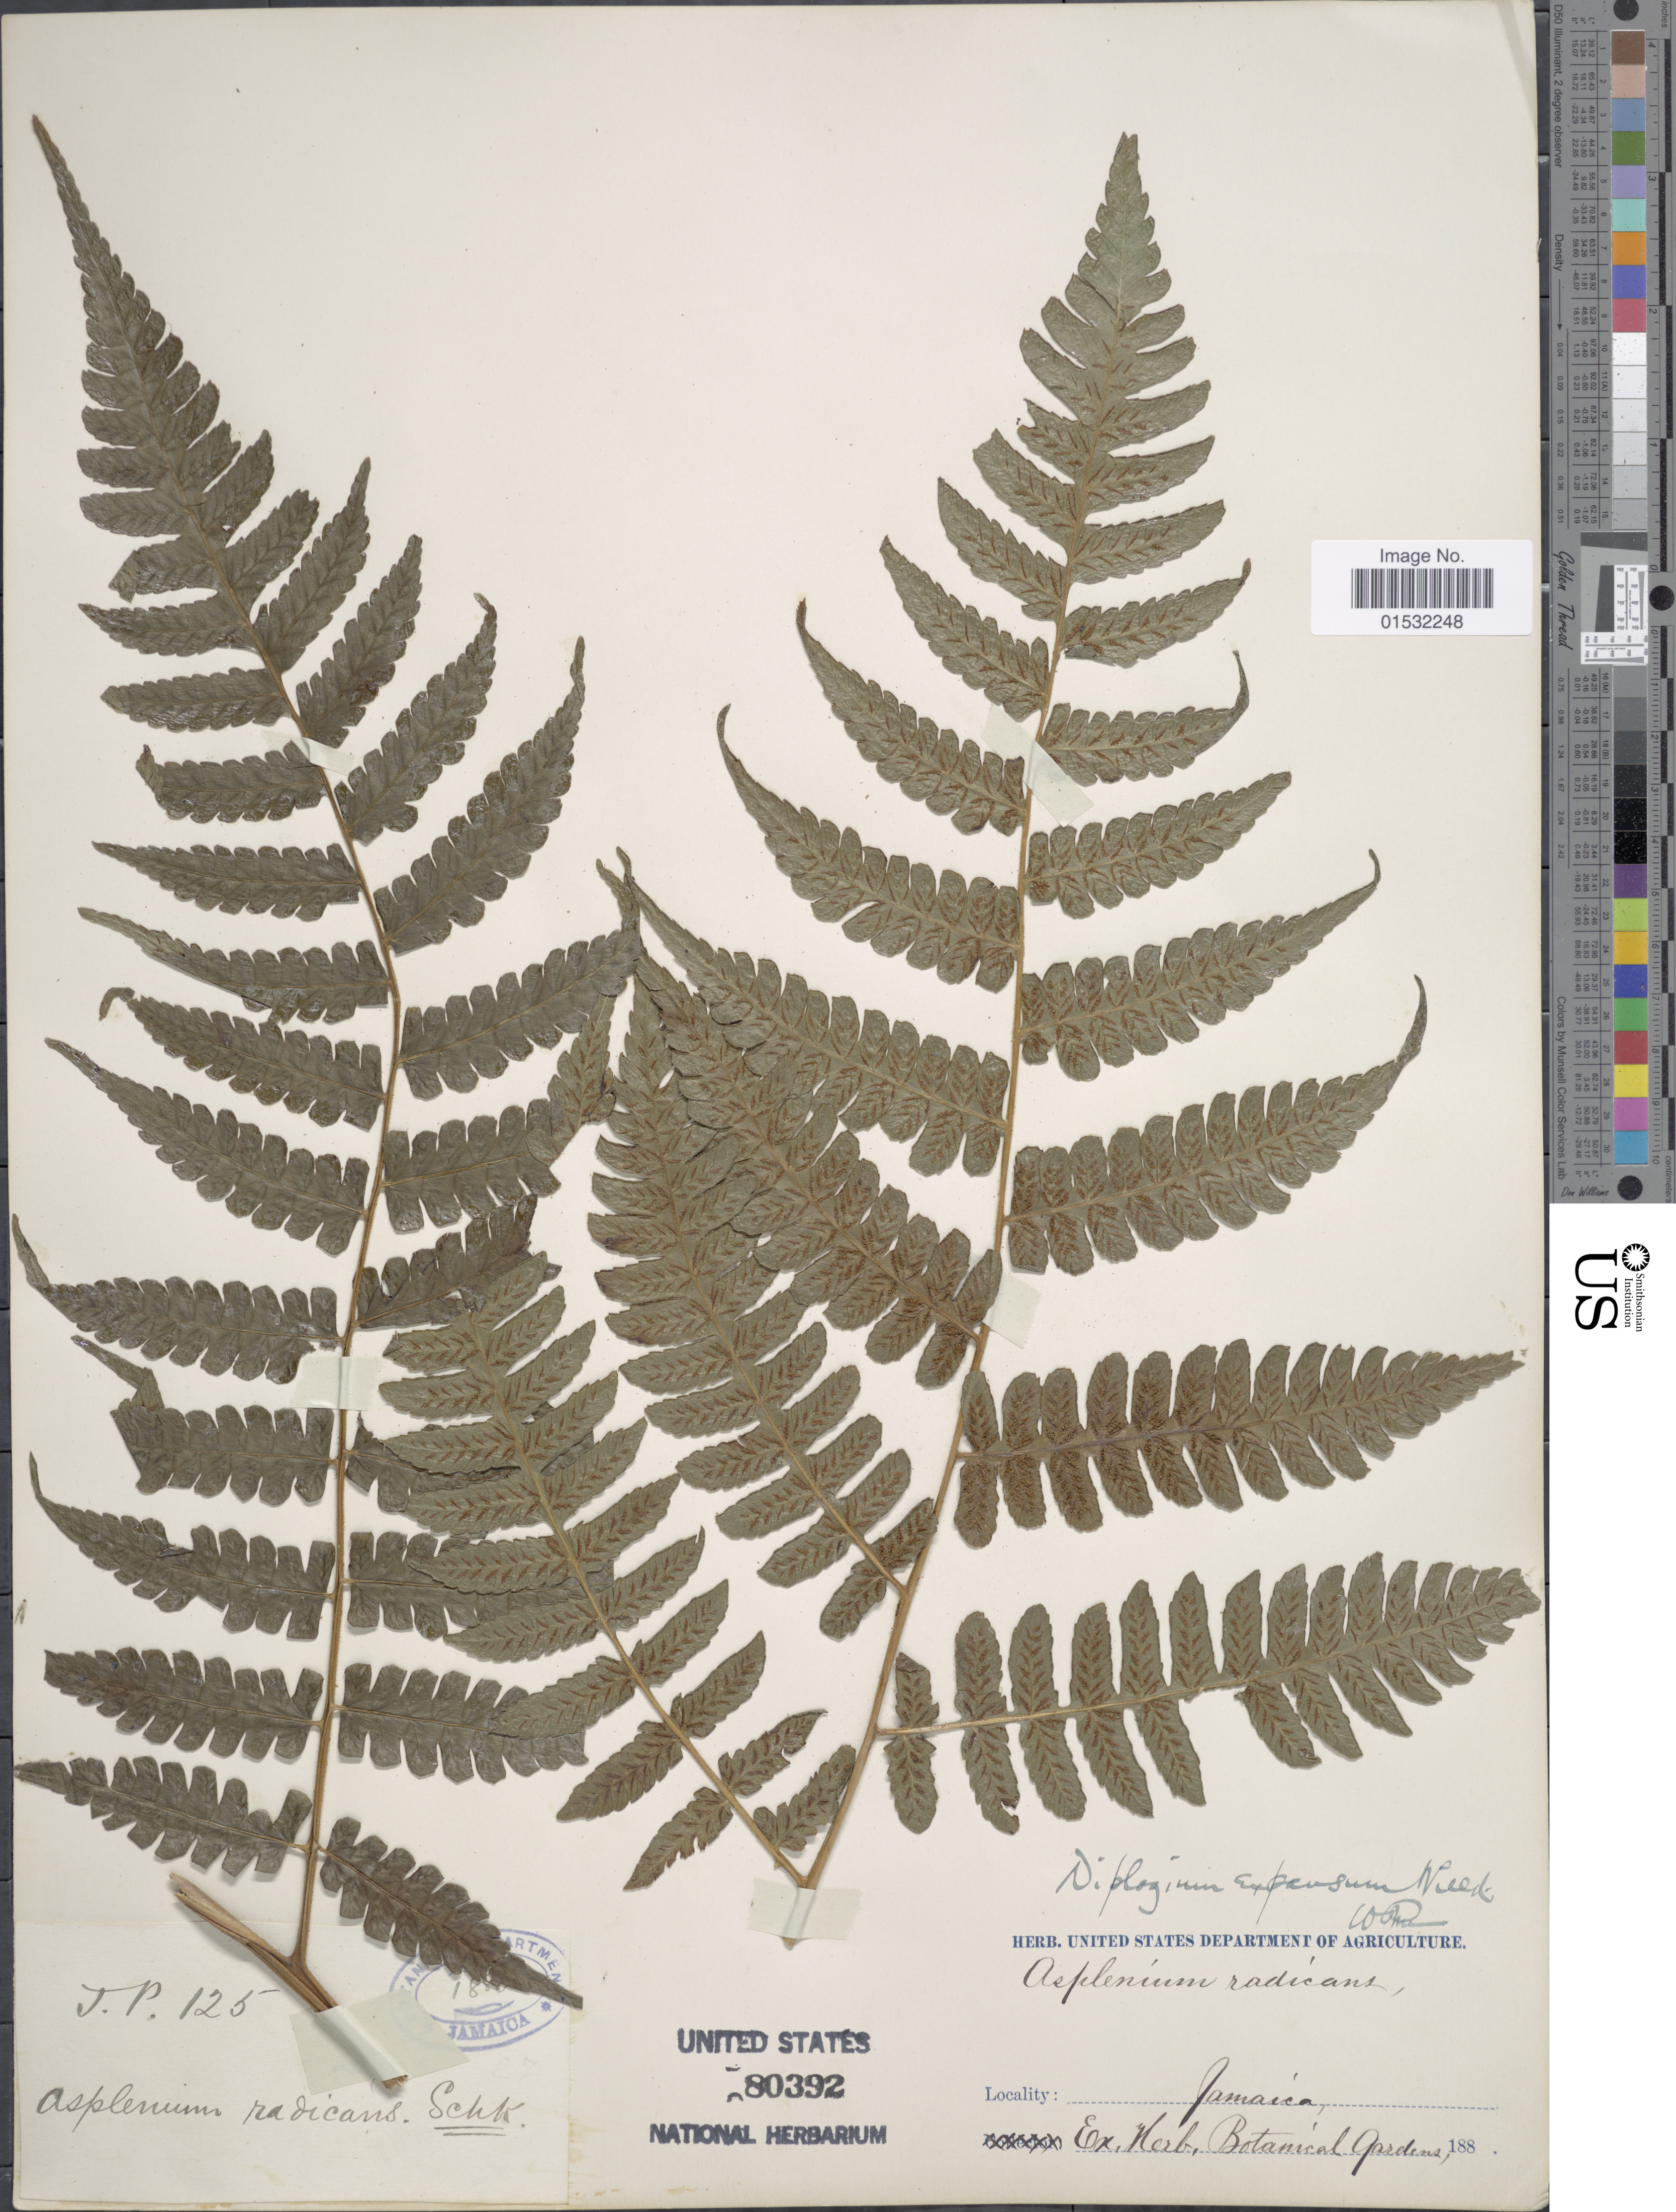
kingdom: Plantae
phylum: Tracheophyta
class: Polypodiopsida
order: Polypodiales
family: Athyriaceae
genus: Diplazium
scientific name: Diplazium expansum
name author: Willd.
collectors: ex herb. Bot. Gard.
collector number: T. P. 125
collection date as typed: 188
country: Jamaica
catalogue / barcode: US 80392